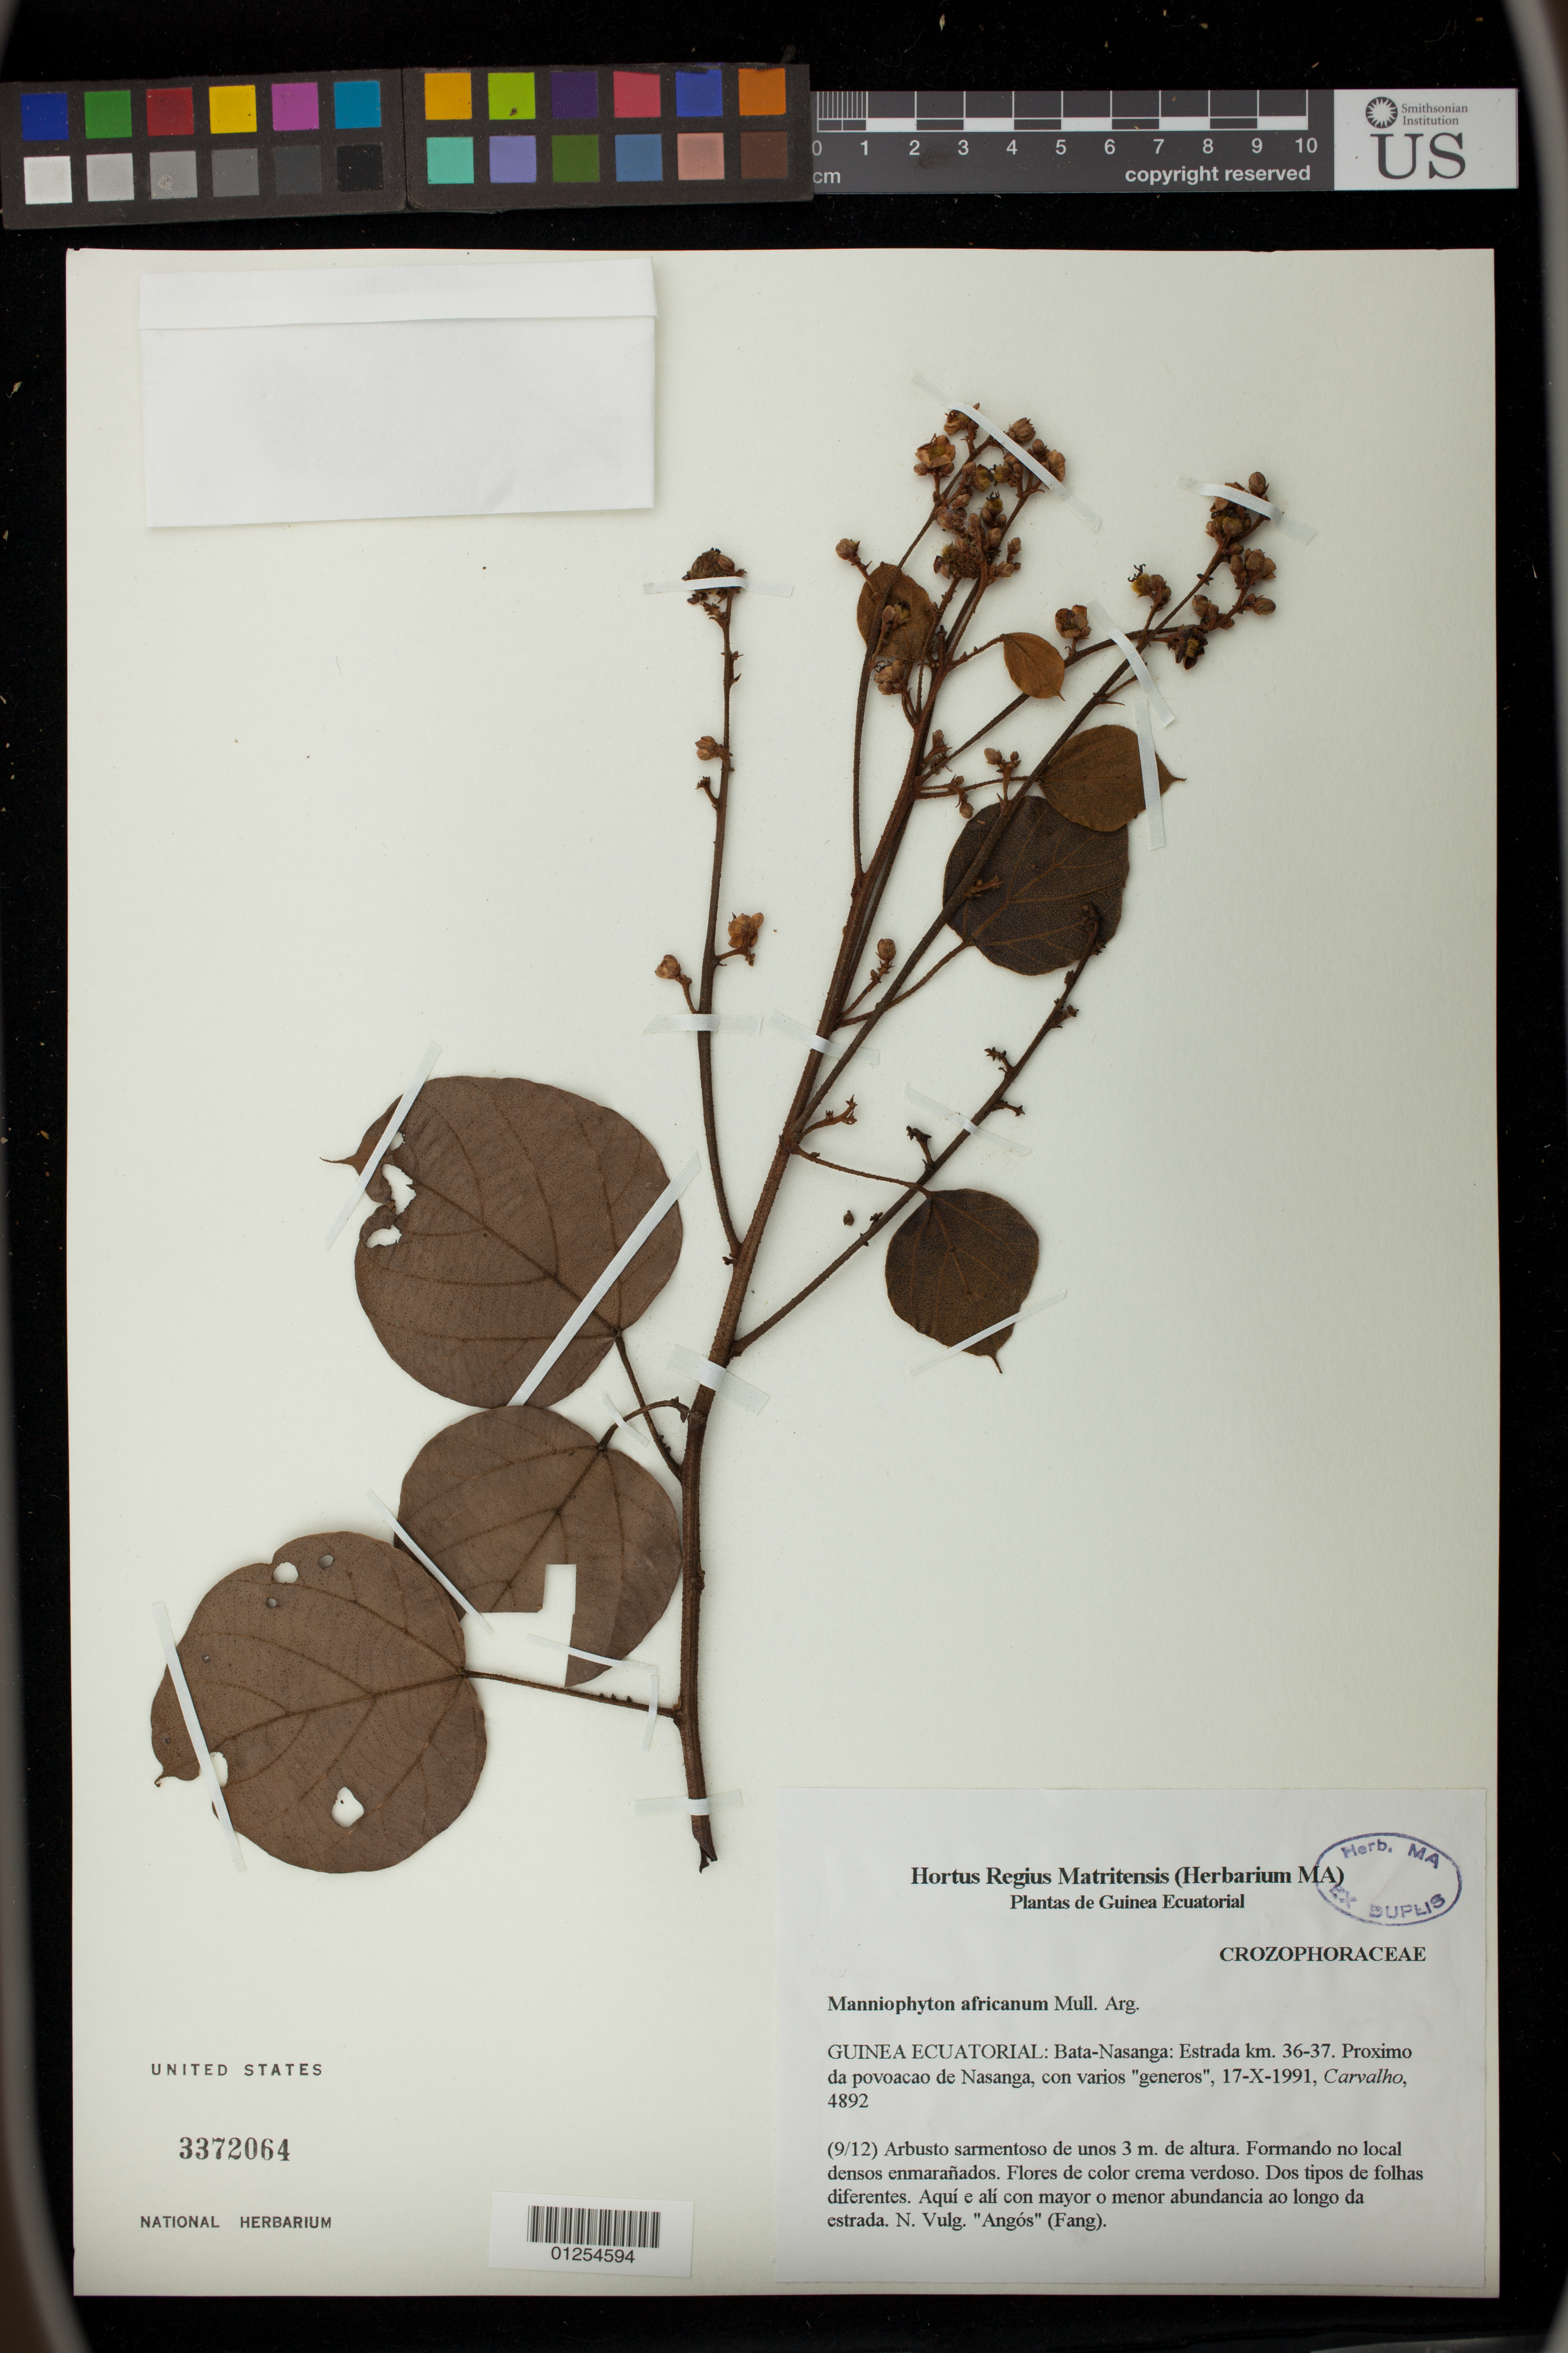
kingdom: Plantae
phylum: Tracheophyta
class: Magnoliopsida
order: Malpighiales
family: Euphorbiaceae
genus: Manniophyton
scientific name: Manniophyton africanum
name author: Müll. Arg.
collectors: Carvalho, --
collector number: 4892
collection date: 1991-10-17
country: Papua New Guinea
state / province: Bata-Nasanga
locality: Estrada km 36-37. Proximo da povoacao de Nasanga, con varios "generos"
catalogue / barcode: US 3372064